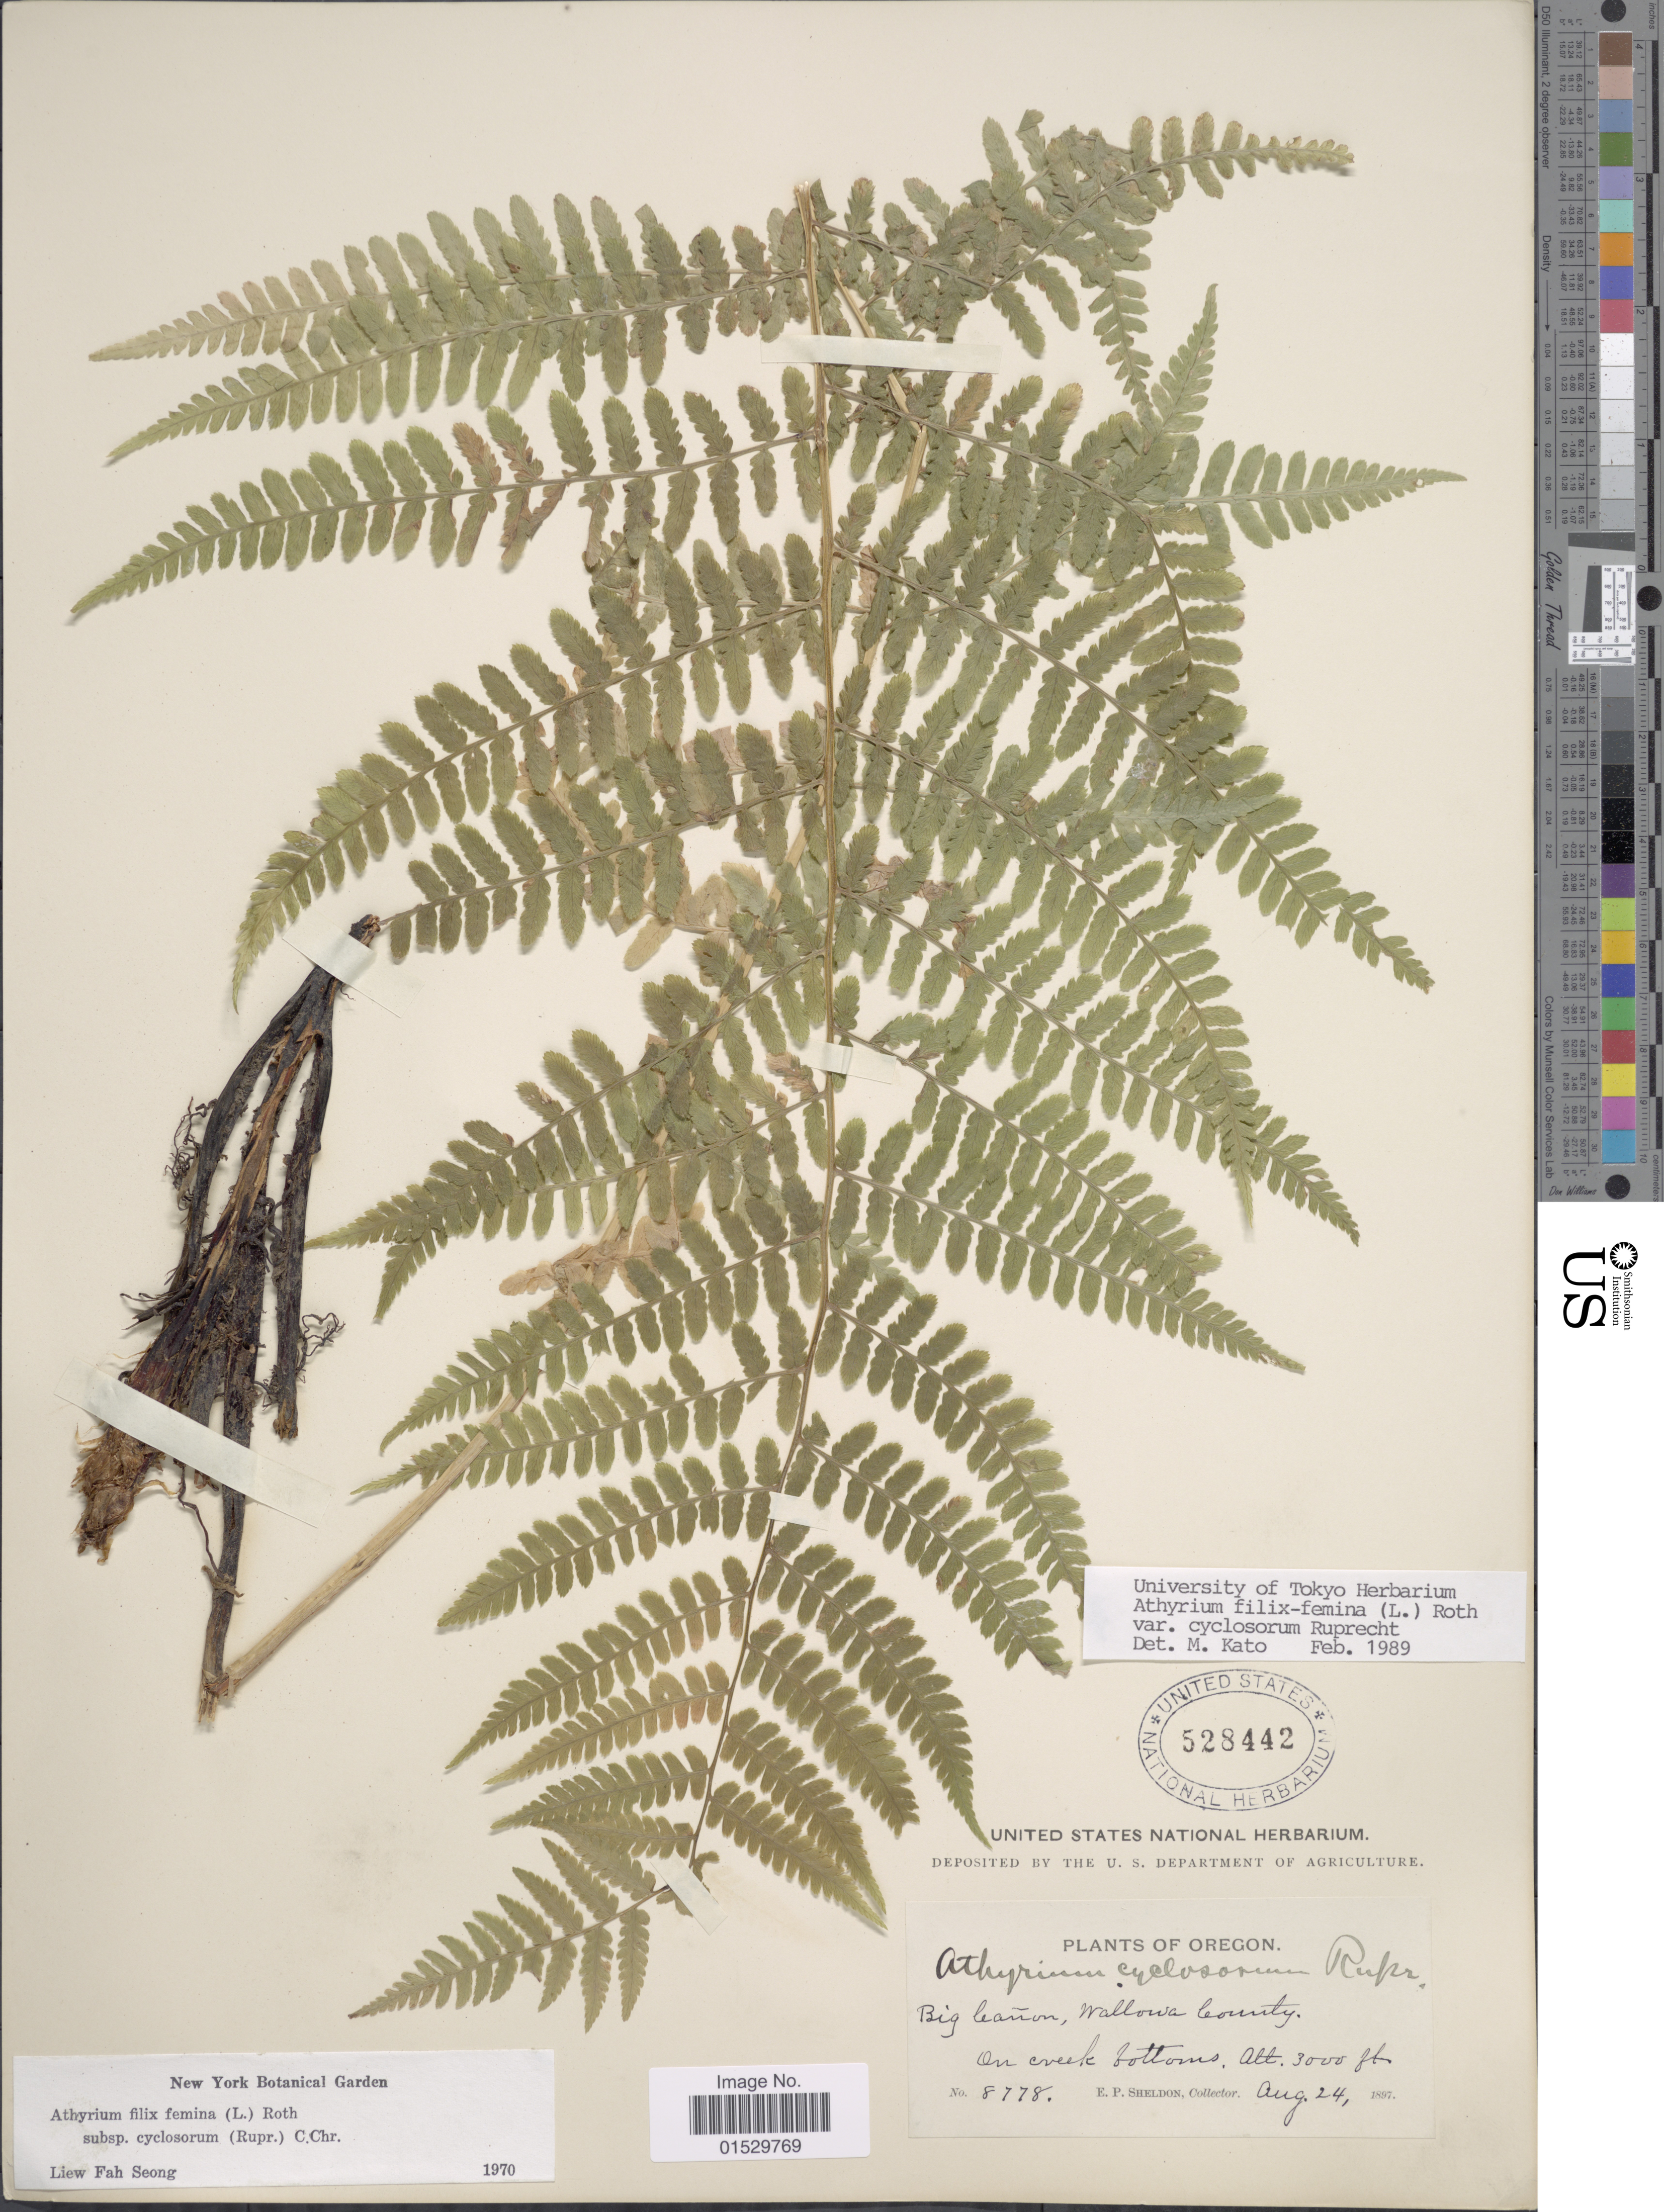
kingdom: Plantae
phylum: Tracheophyta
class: Polypodiopsida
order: Polypodiales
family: Athyriaceae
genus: Athyrium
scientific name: Athyrium filix-femina subsp. cyclosorum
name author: (Rupr.) C. Chr.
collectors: E. P. Sheldon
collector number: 8778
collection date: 1897-08-24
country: United States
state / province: Oregon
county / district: Wallowa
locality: By Canon, Wallowa County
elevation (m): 914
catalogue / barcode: US 528442